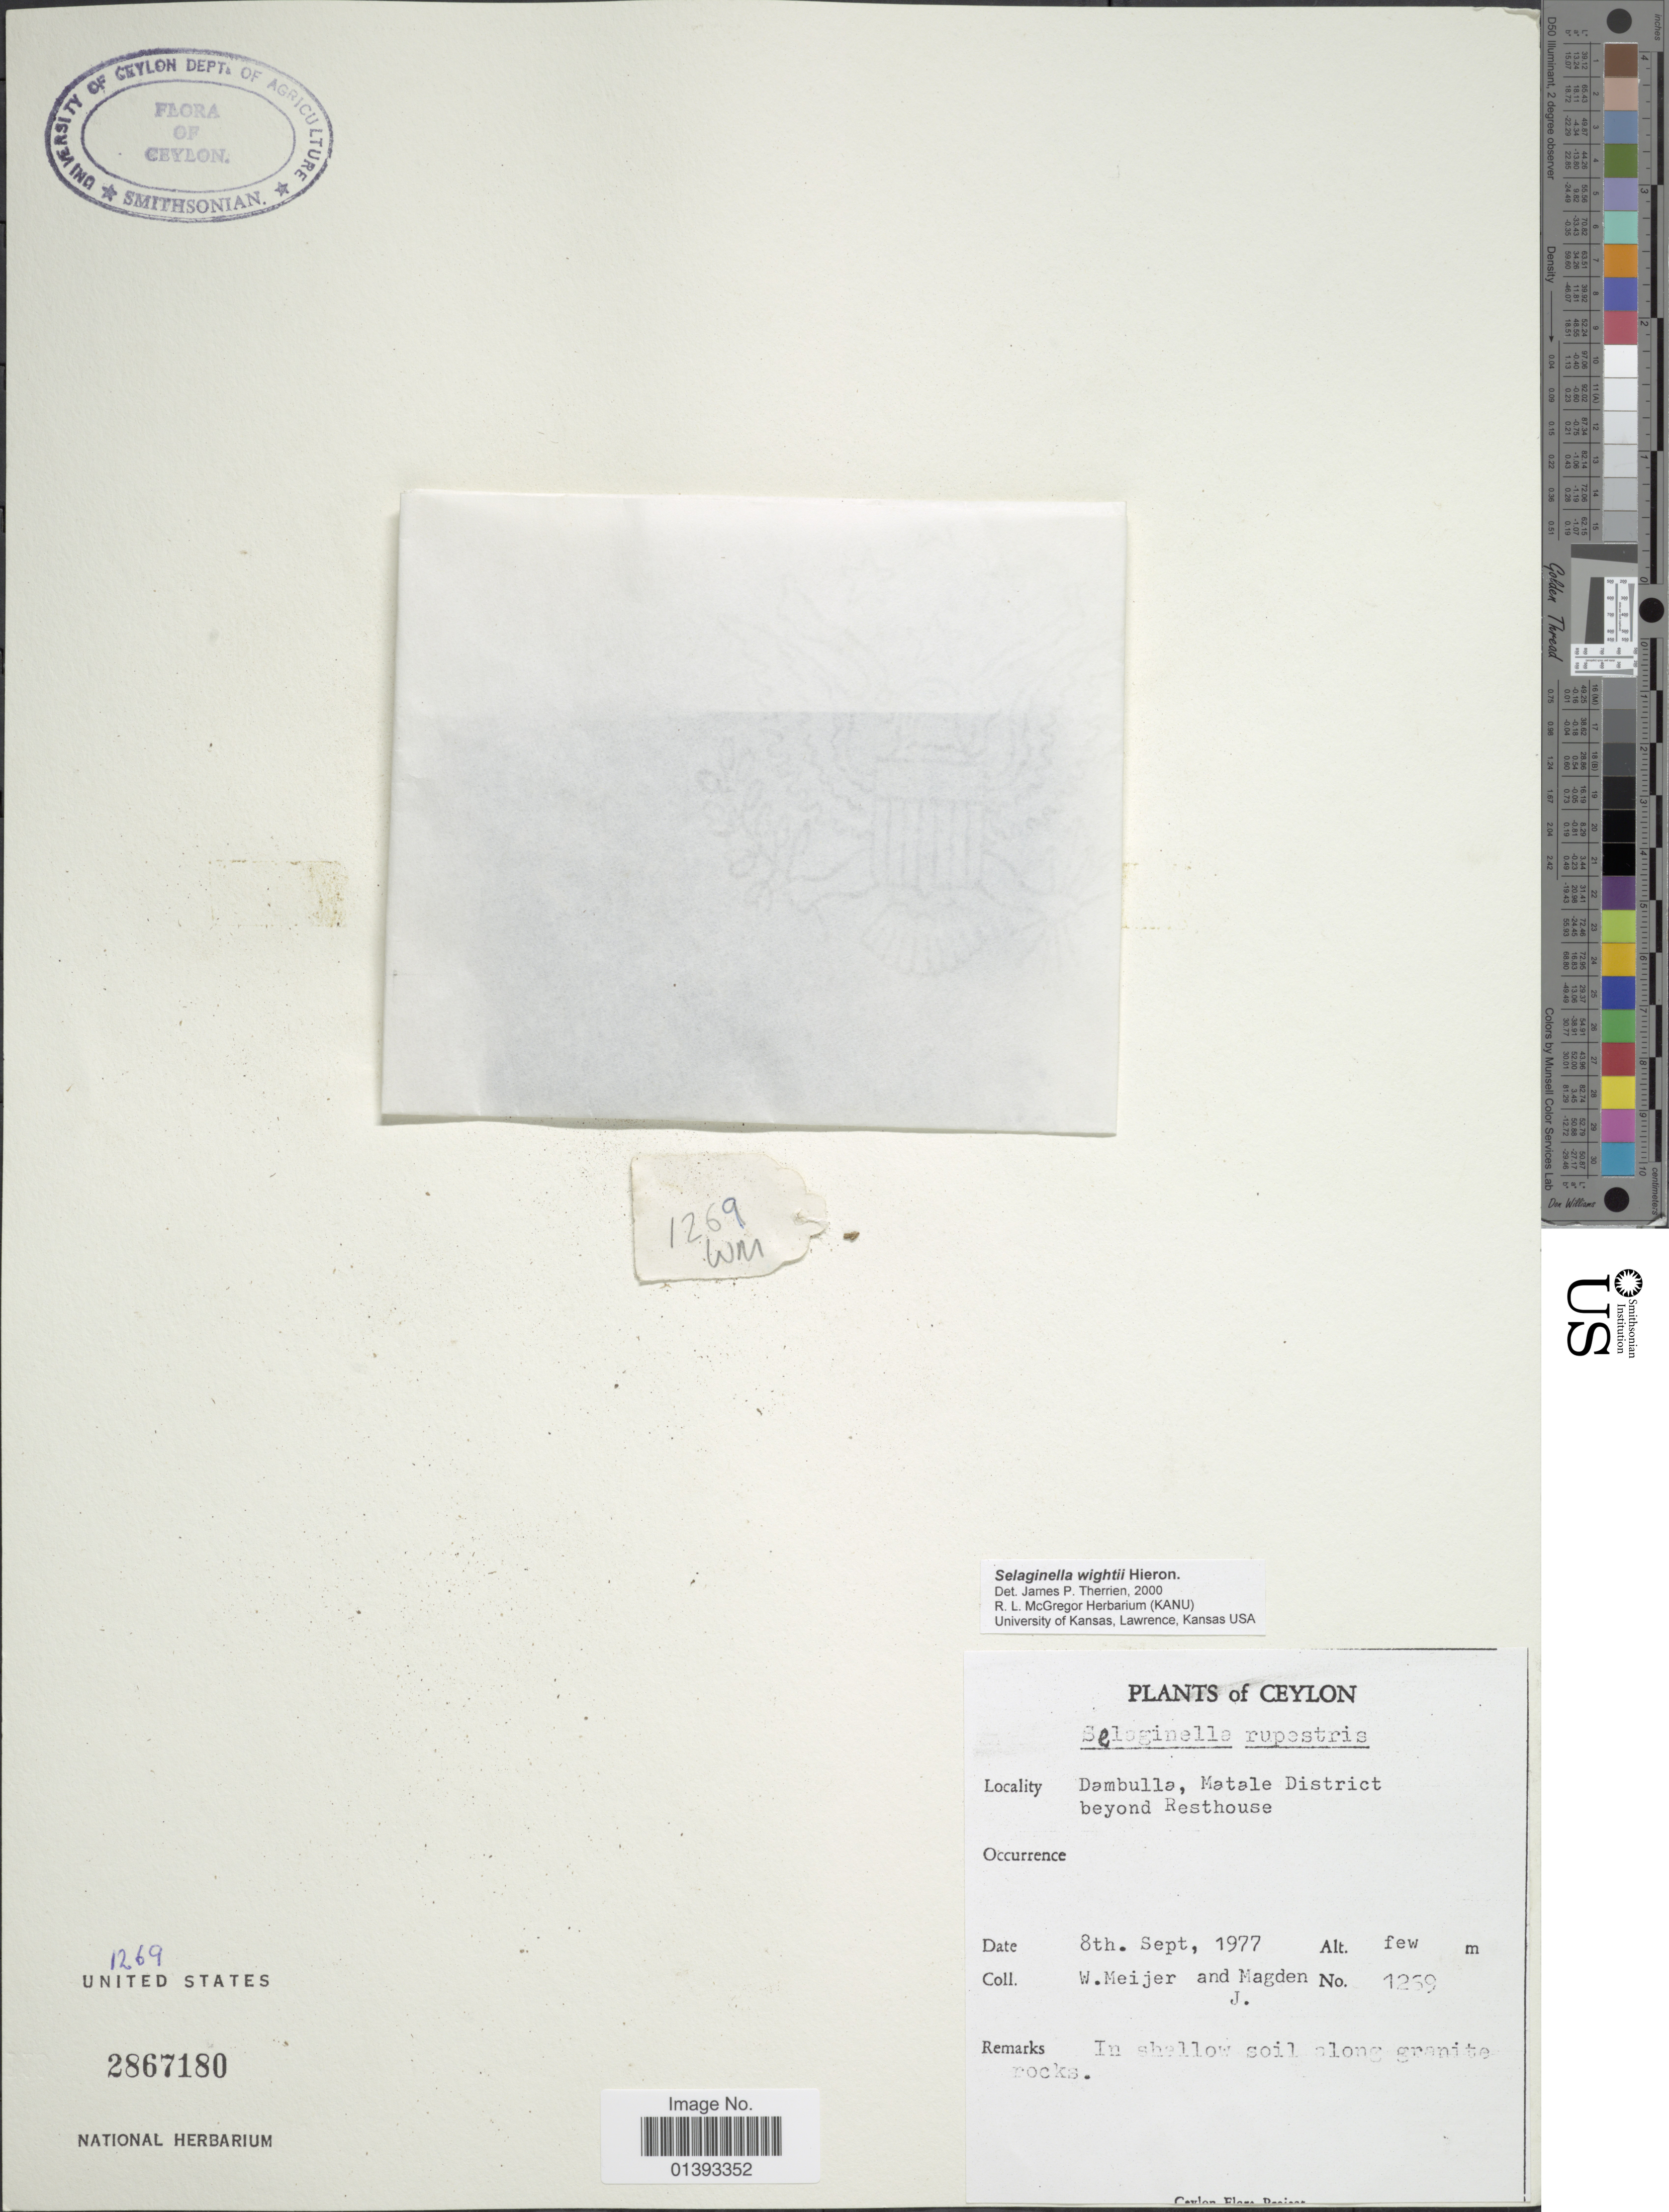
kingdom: Plantae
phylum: Tracheophyta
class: Lycopodiopsida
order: Selaginellales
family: Selaginellaceae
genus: Selaginella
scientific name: Selaginella wrightii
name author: Hieron.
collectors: W. Meijer & J. Magden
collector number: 1259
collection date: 1977-09-08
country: Sri Lanka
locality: Ceylon, Dambulla, Matale District beyond Resthouse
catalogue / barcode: US 2867180